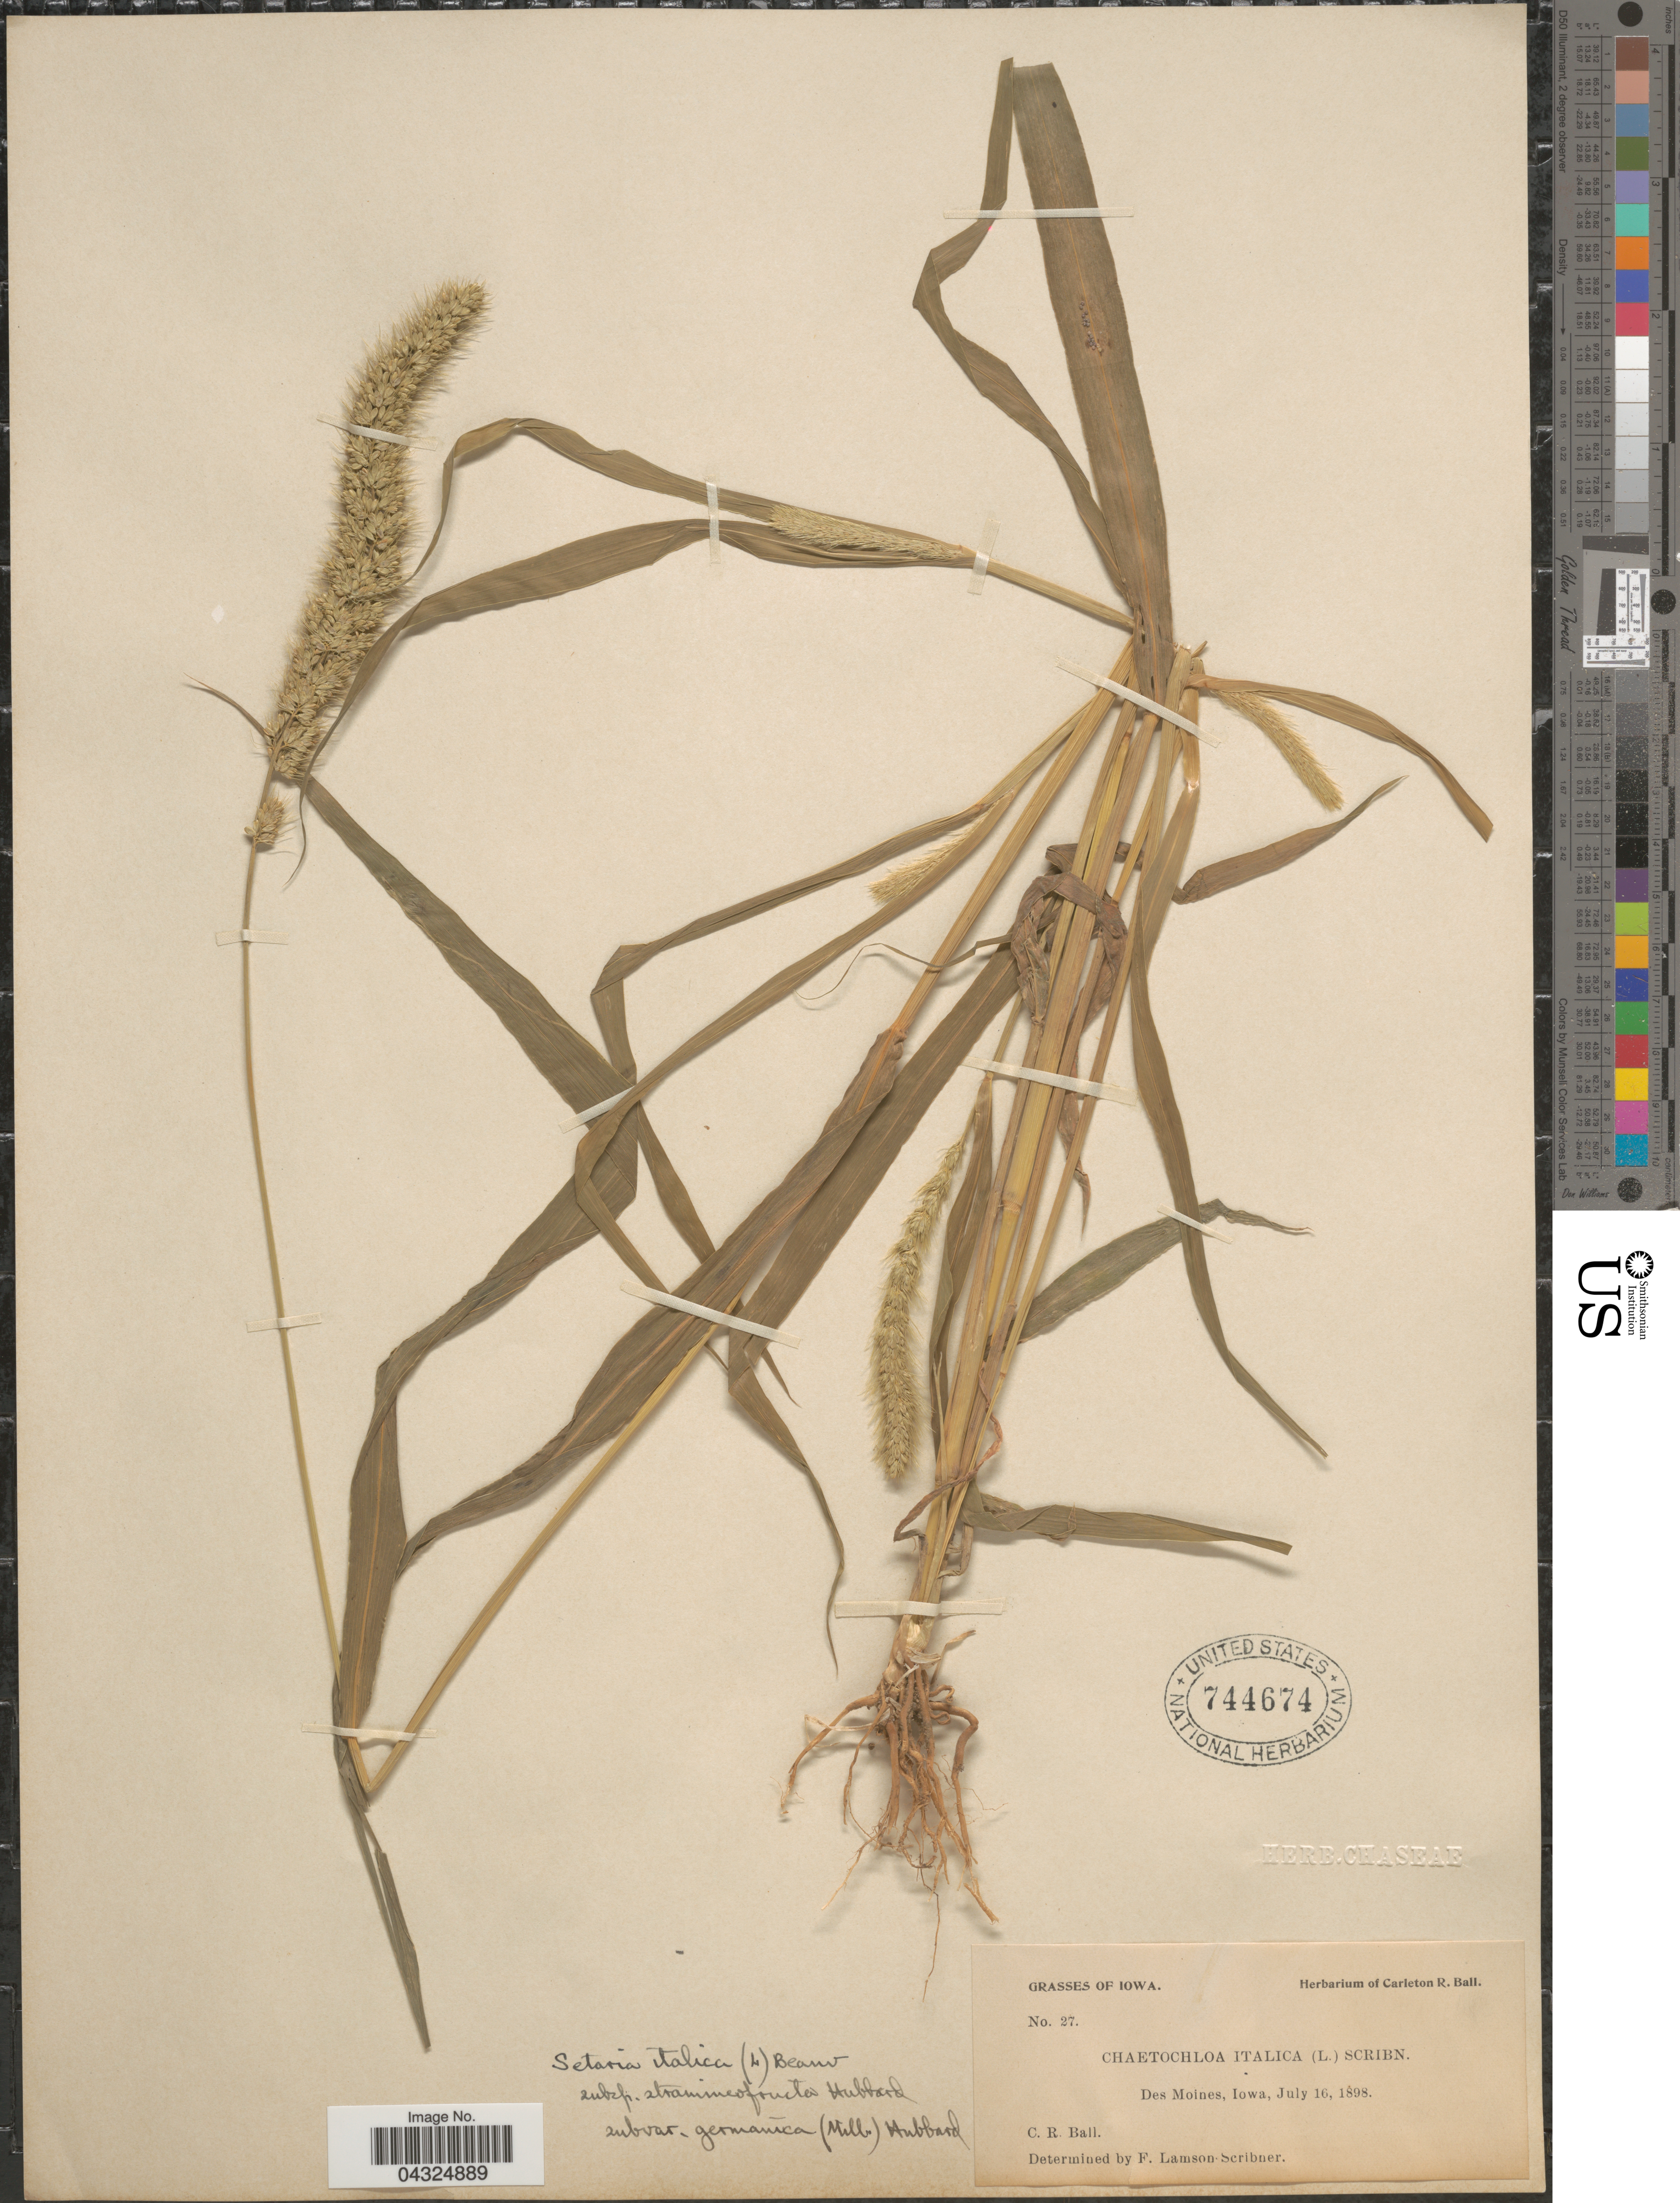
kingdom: Plantae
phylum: Tracheophyta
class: Liliopsida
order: Poales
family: Poaceae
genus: Setaria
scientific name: Setaria italica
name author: (L.) P. Beauv.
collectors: C. R. Ball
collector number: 27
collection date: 1898-07-16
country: United States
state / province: Iowa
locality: Des Moines.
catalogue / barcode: US 744674